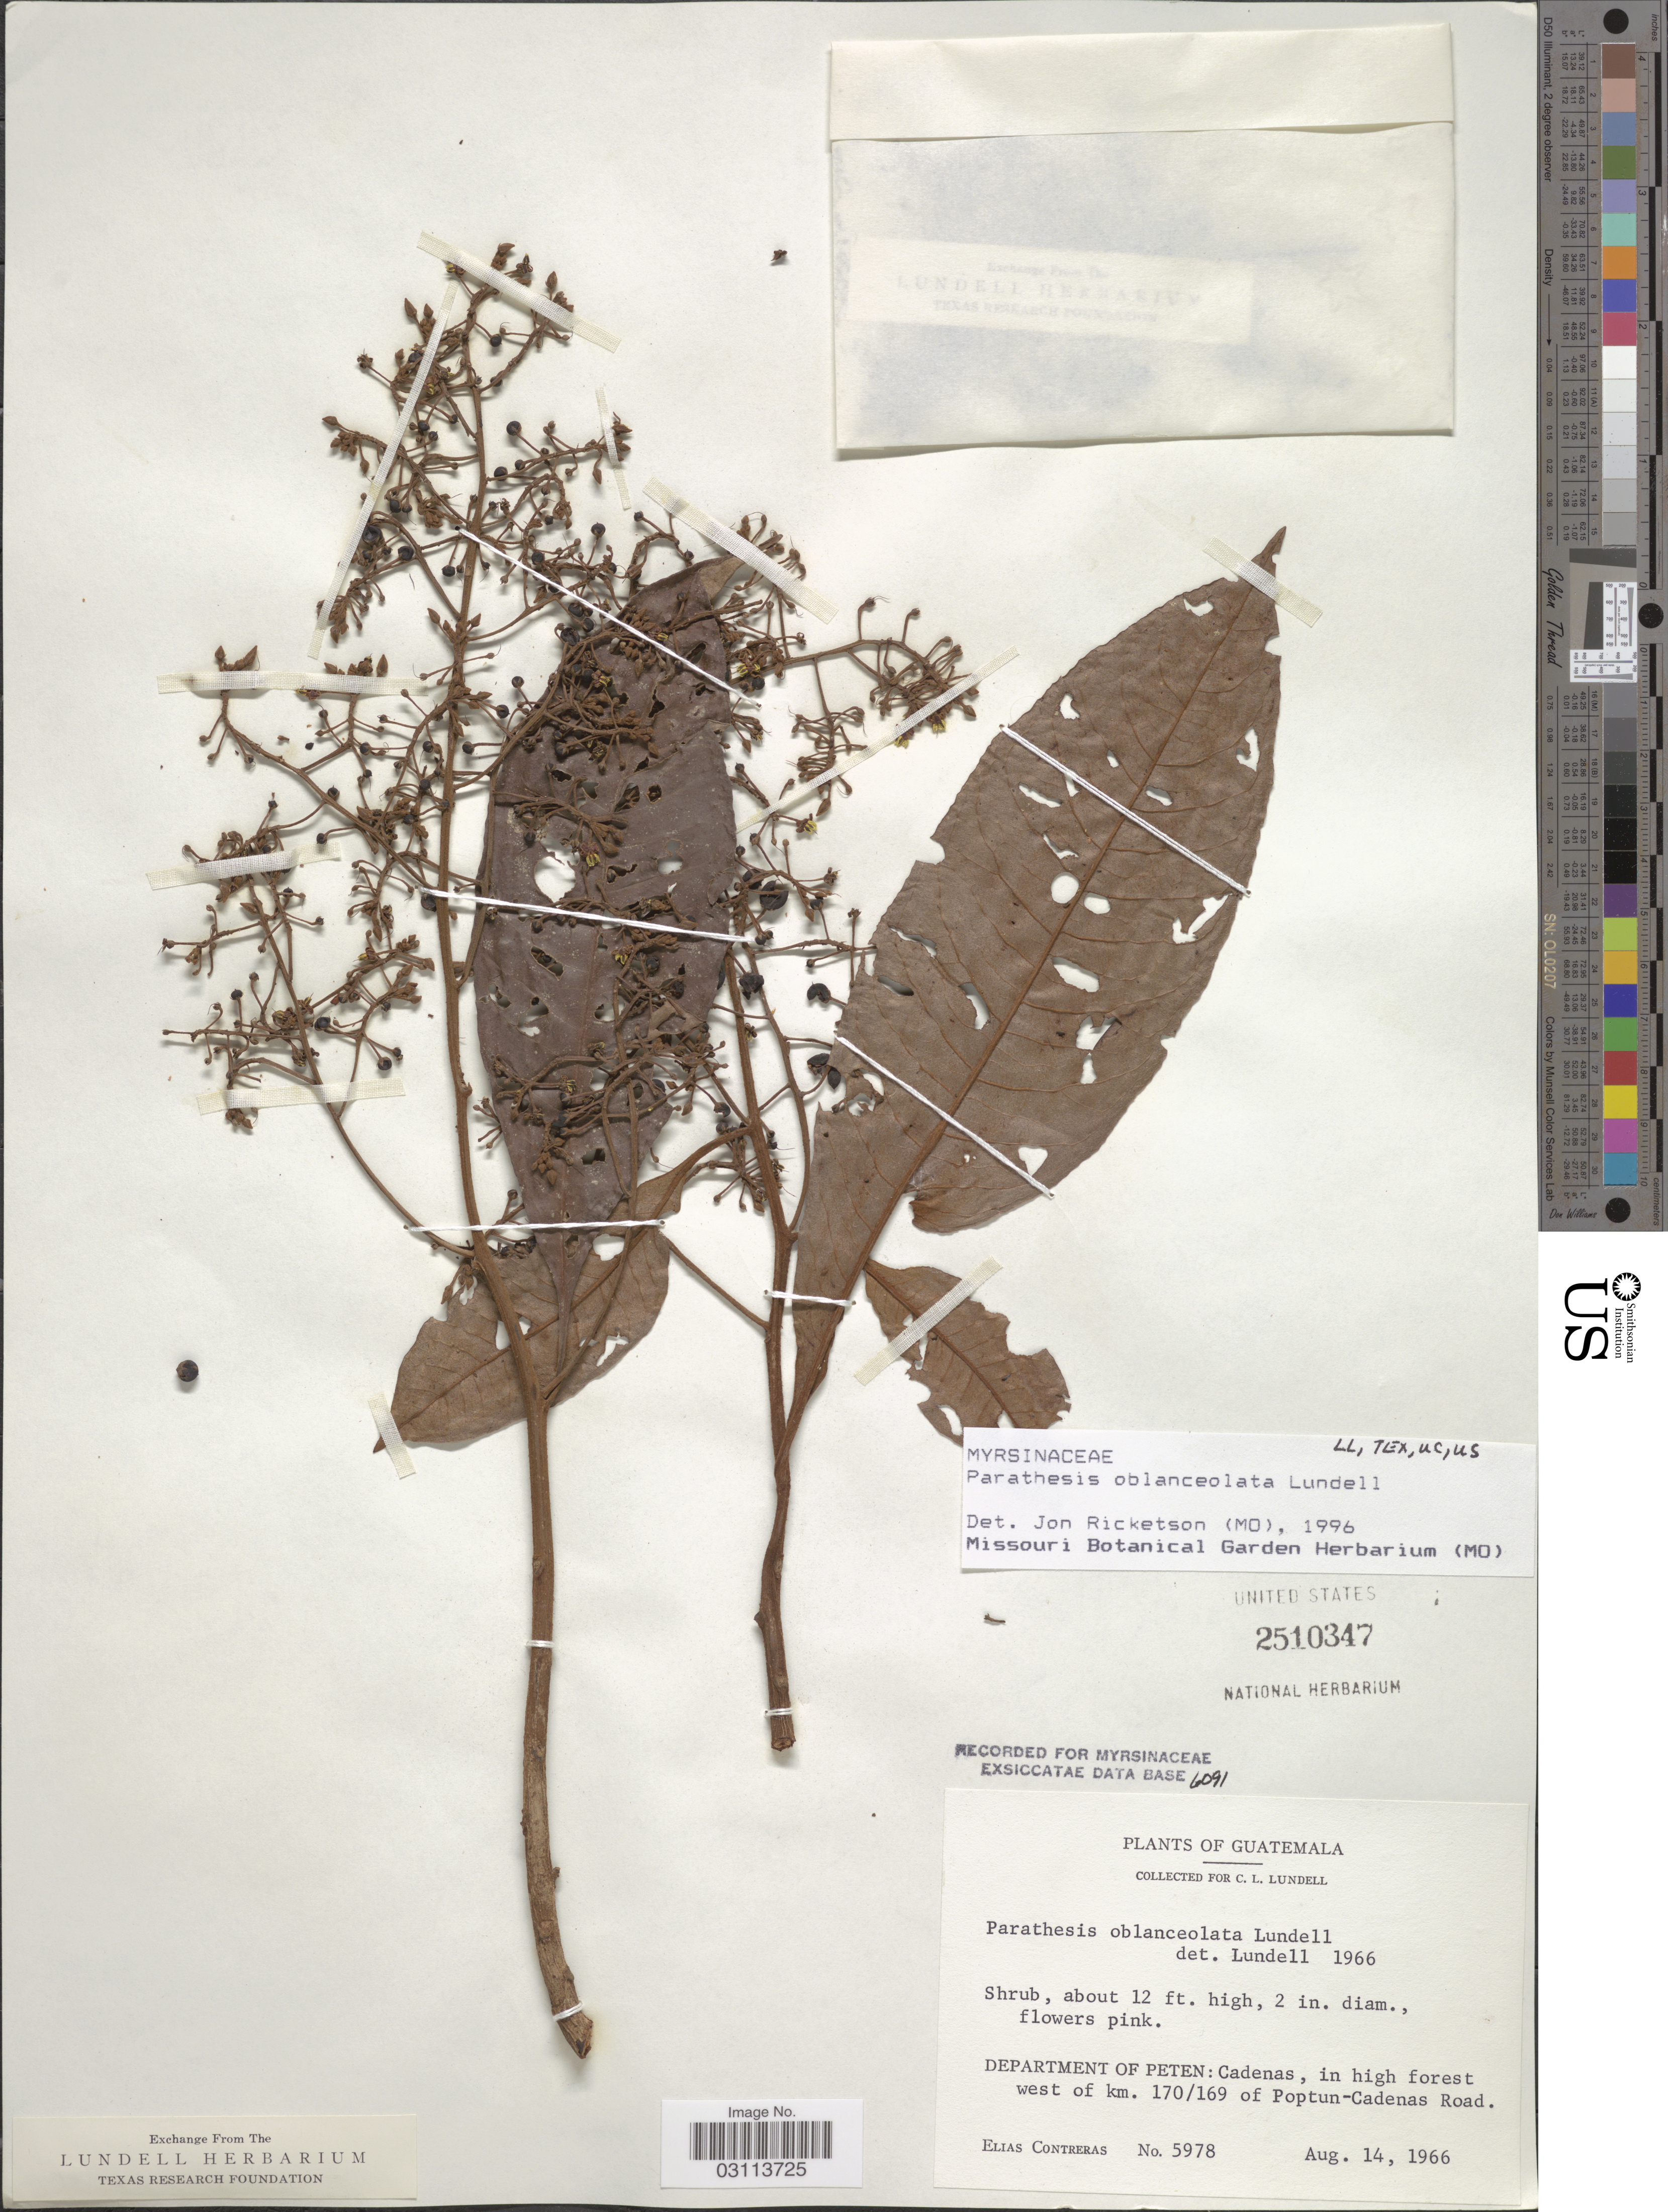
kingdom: Plantae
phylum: Tracheophyta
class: Magnoliopsida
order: Ericales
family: Primulaceae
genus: Parathesis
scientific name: Parathesis oblanceolata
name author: Lundell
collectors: E. Contreras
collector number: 5978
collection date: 1966-08-14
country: Guatemala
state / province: El Petén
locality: Department of Peten: Cadenas, in high forest west of km. 170/169 of Poptun-Cadenas Road.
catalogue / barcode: US 2510347